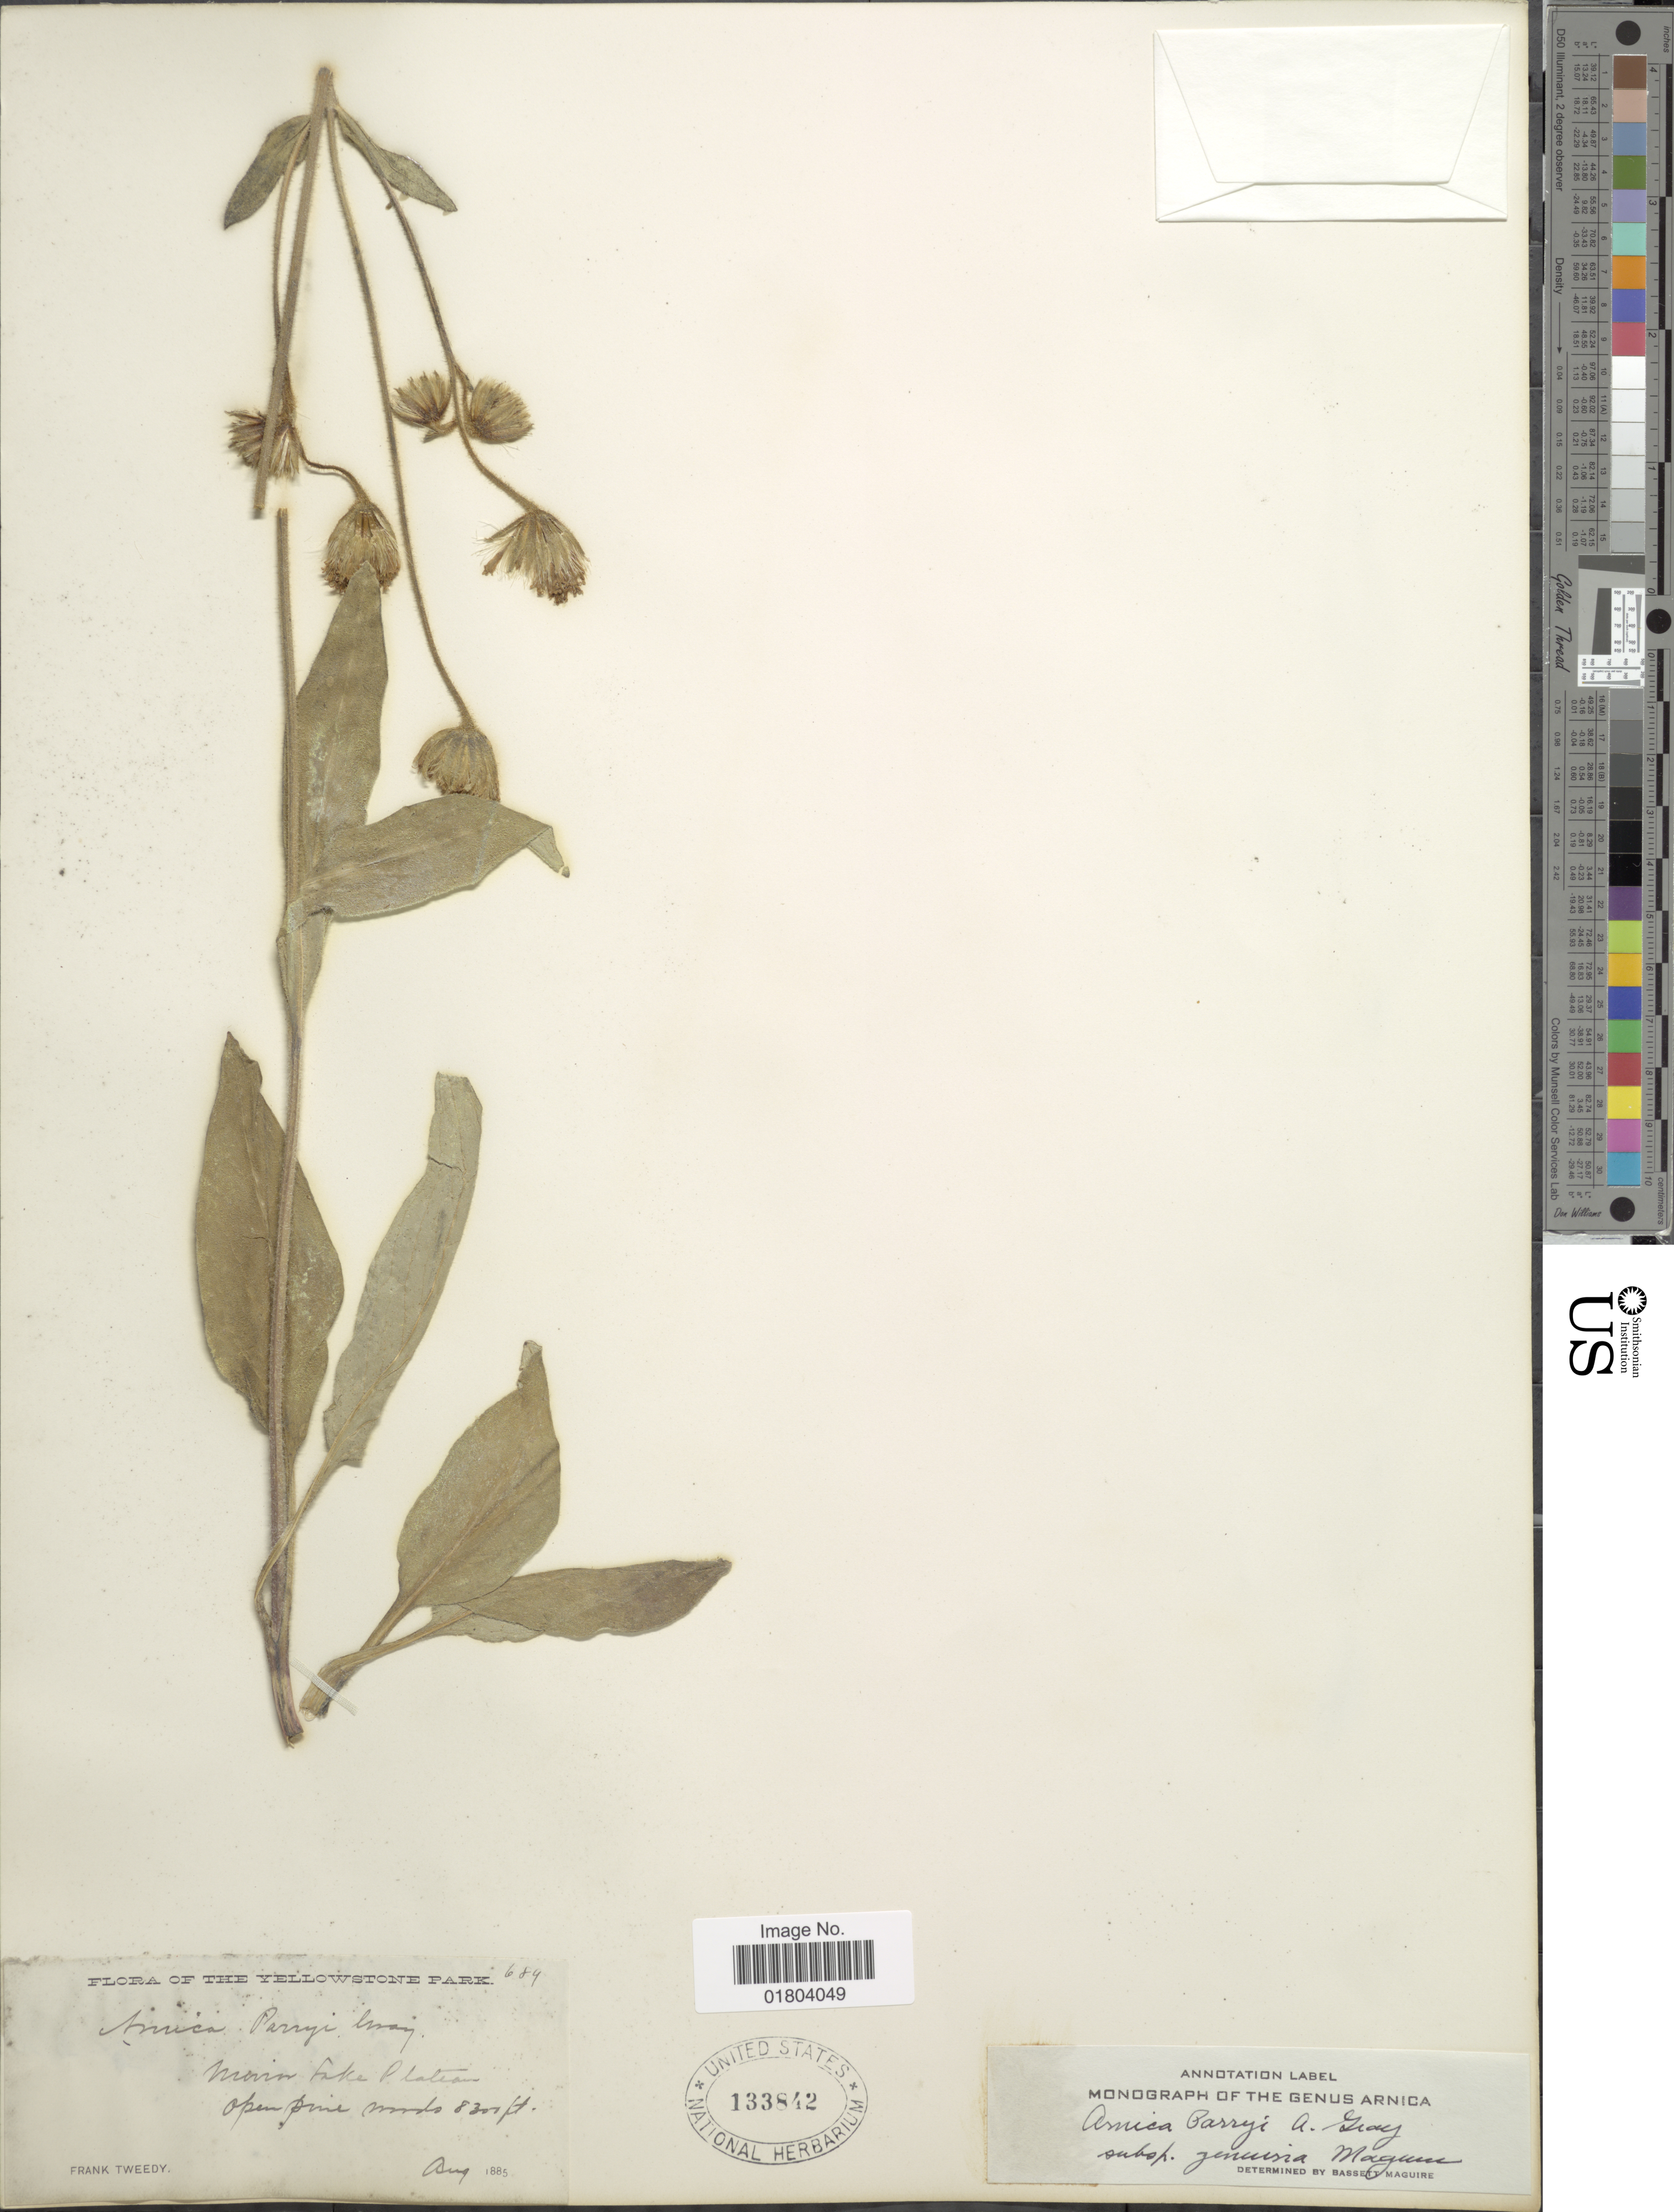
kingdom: Plantae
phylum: Tracheophyta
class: Magnoliopsida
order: Asterales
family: Asteraceae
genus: Arnica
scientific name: Arnica parryi subsp. genuina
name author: Maguire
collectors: F. Tweedy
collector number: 684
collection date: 1885-08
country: United States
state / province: Wyoming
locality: The Yellowstone Park, Movin Lake Plateau, open pine woods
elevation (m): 2530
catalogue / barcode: US 133842